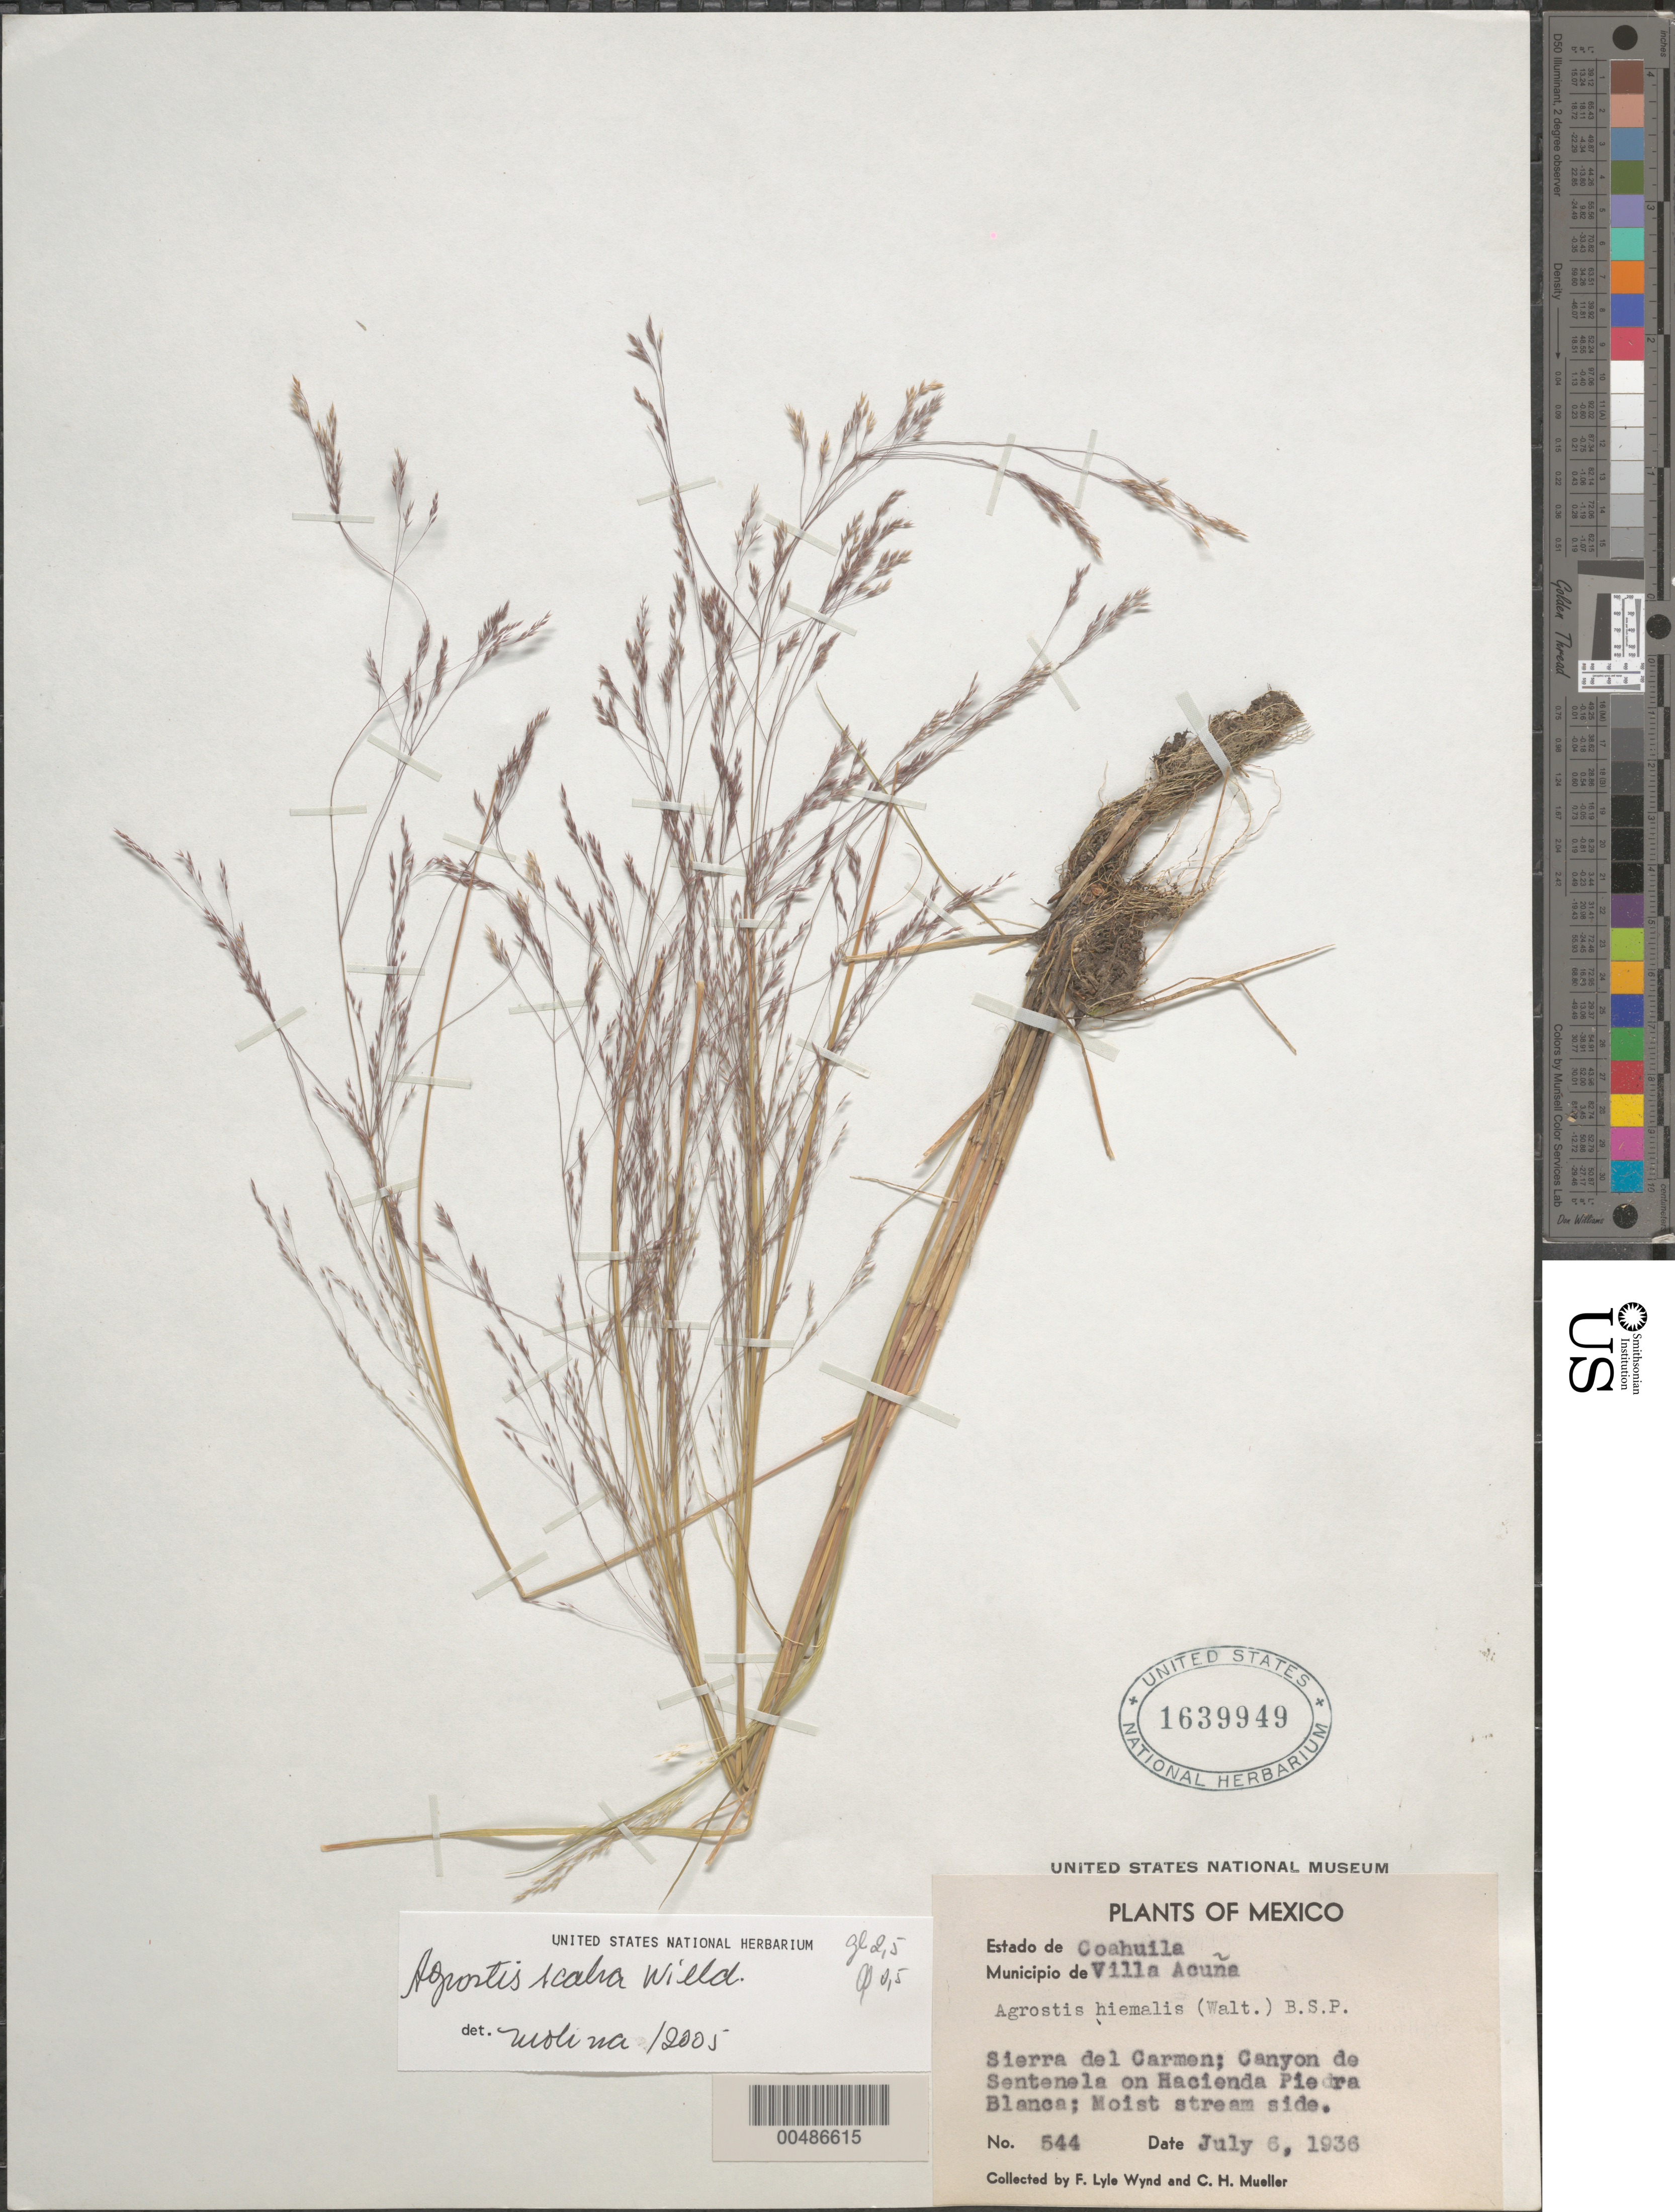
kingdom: Plantae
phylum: Tracheophyta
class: Liliopsida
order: Poales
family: Poaceae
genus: Agrostis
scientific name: Agrostis scabra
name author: Willd.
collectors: F. L. Wynd & C. H. Muller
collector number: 644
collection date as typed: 6 Jul 1935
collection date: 1935-07-06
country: Mexico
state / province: Coahuila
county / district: Acuña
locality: Sierra del Carmen; Canyon de Sentenela on Hacienda Piedra Blanca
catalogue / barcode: US 1639949